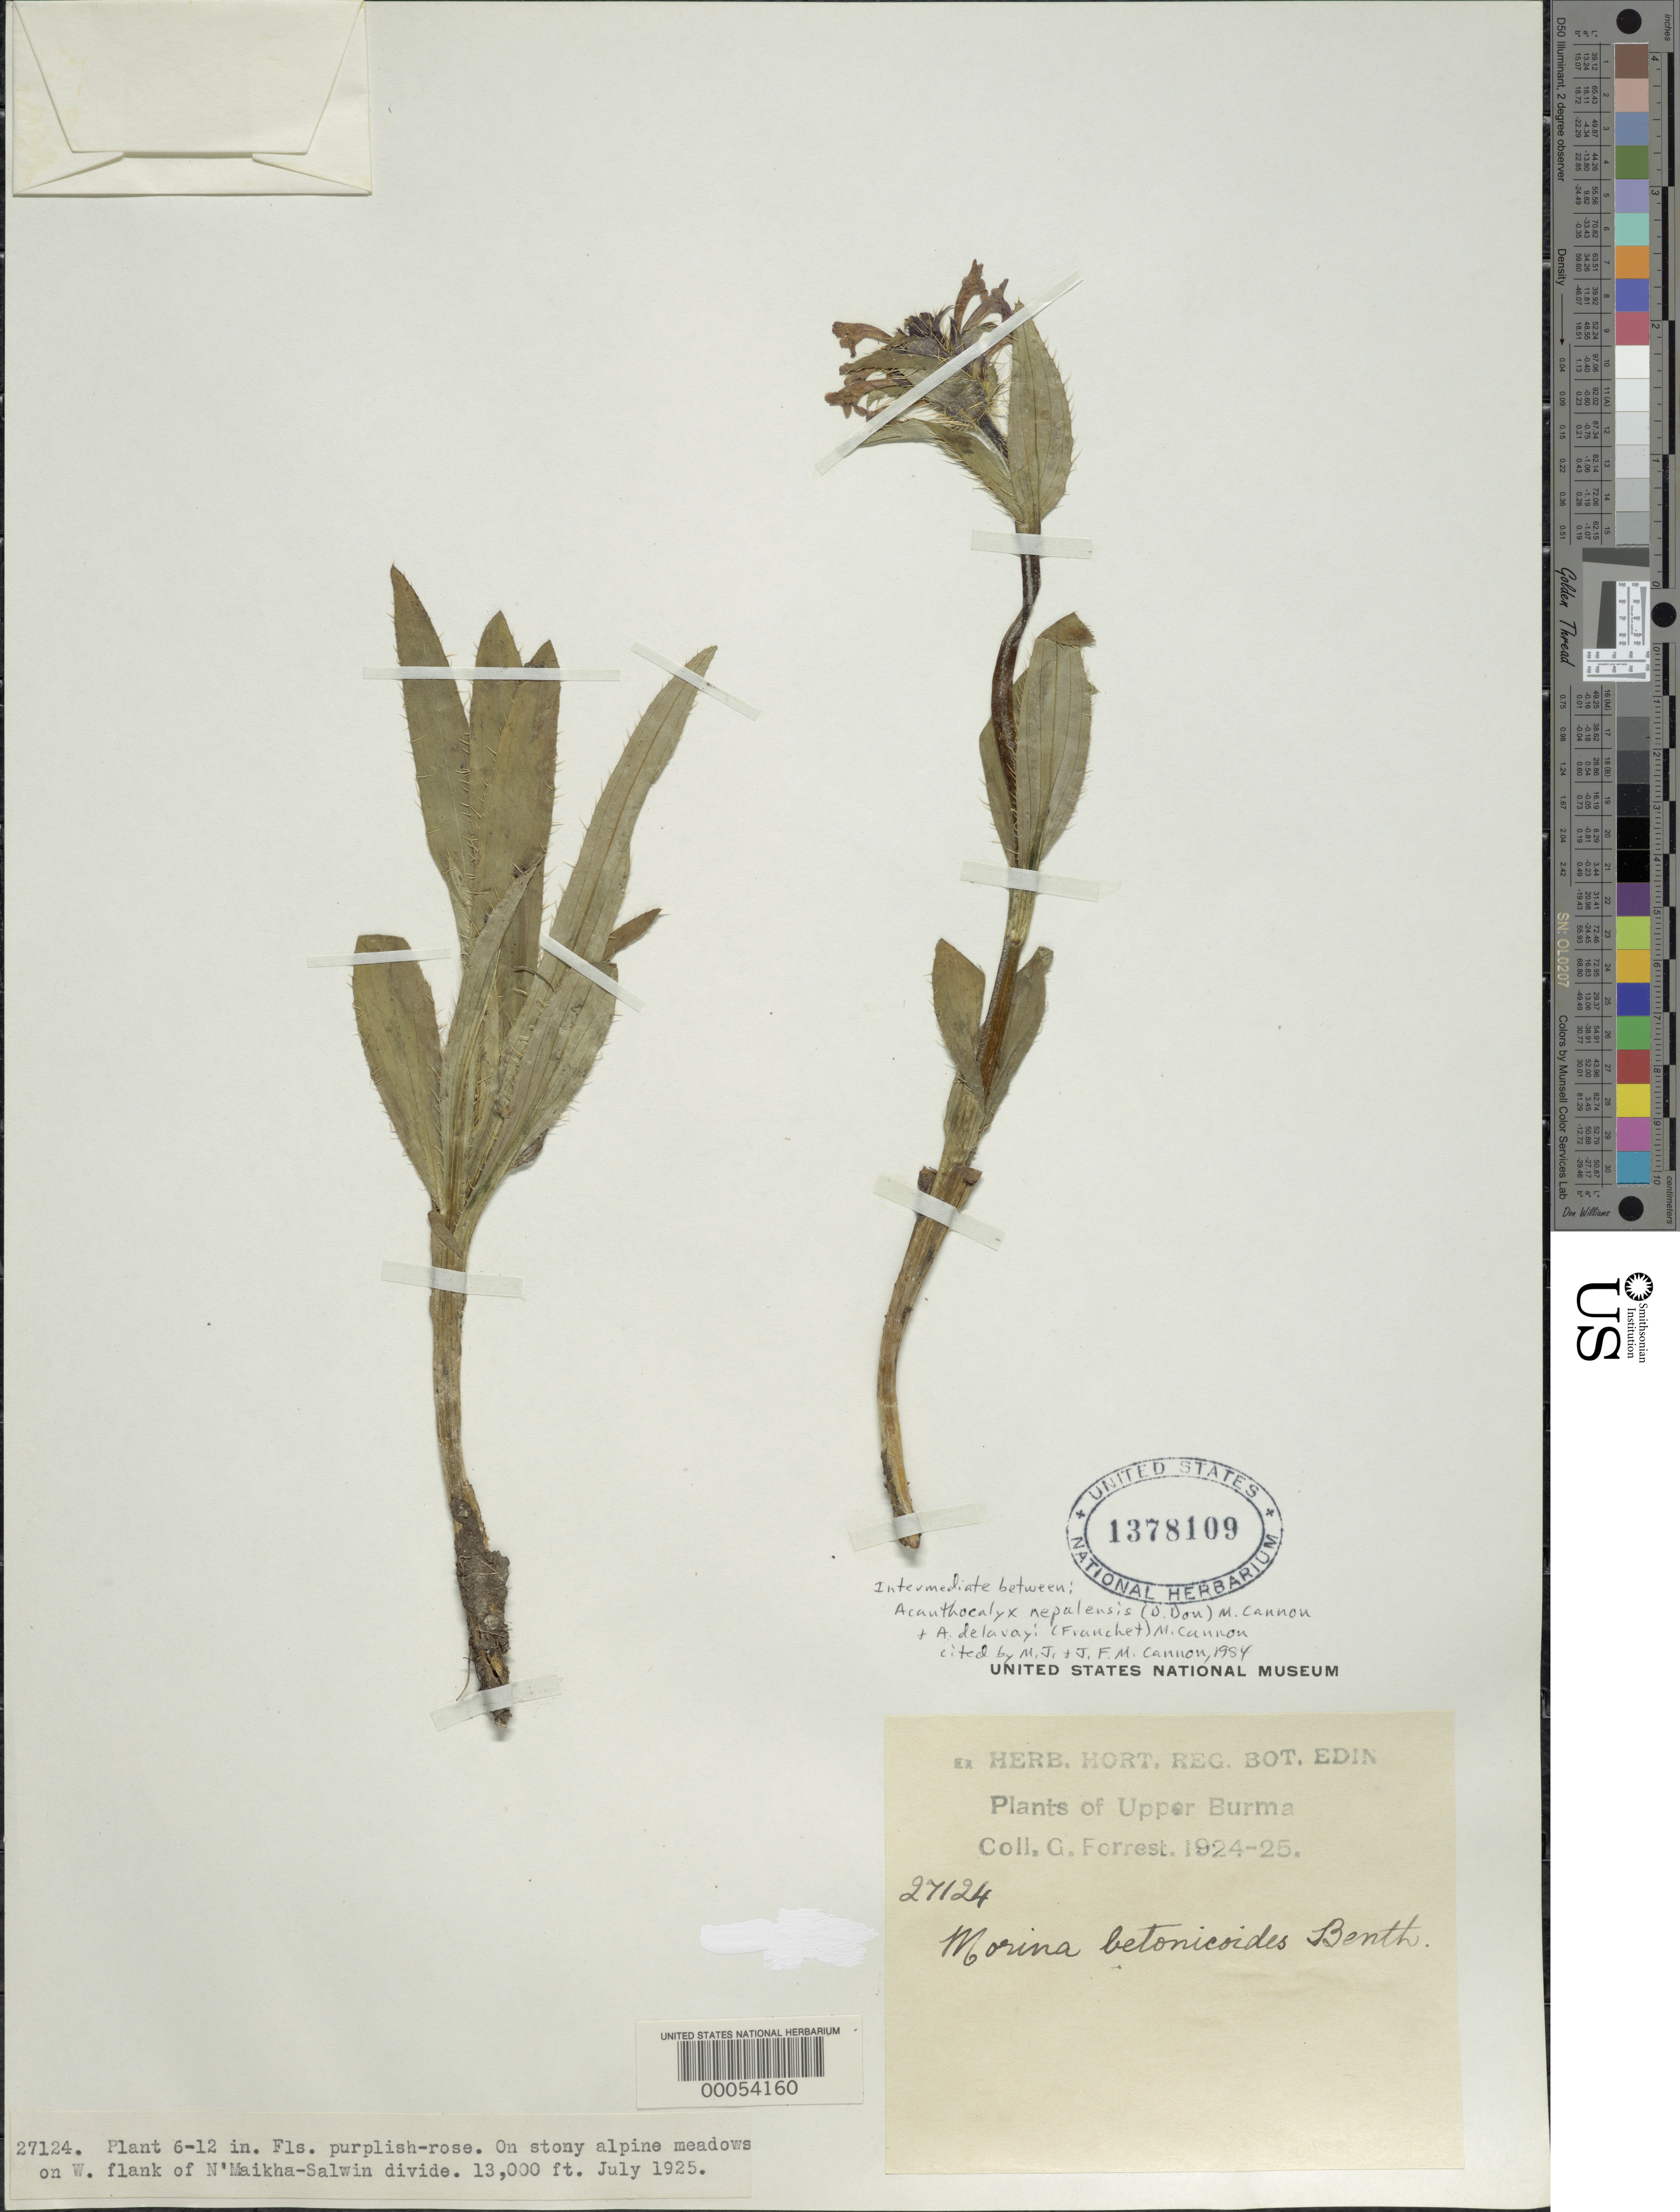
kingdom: Plantae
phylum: Tracheophyta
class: Magnoliopsida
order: Dipsacales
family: Caprifoliaceae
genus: Acanthocalyx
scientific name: Acanthocalyx delavayi x A. nepalensis (D. Don) M.J. Cannon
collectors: G. Forrest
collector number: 27124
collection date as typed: Jul 1925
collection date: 1925-07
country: Myanmar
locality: Plants of Upper Burma, W flank of N'Maikha-Salwin Divide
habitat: On Stony alpine meadows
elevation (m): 3962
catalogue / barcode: US 1378109